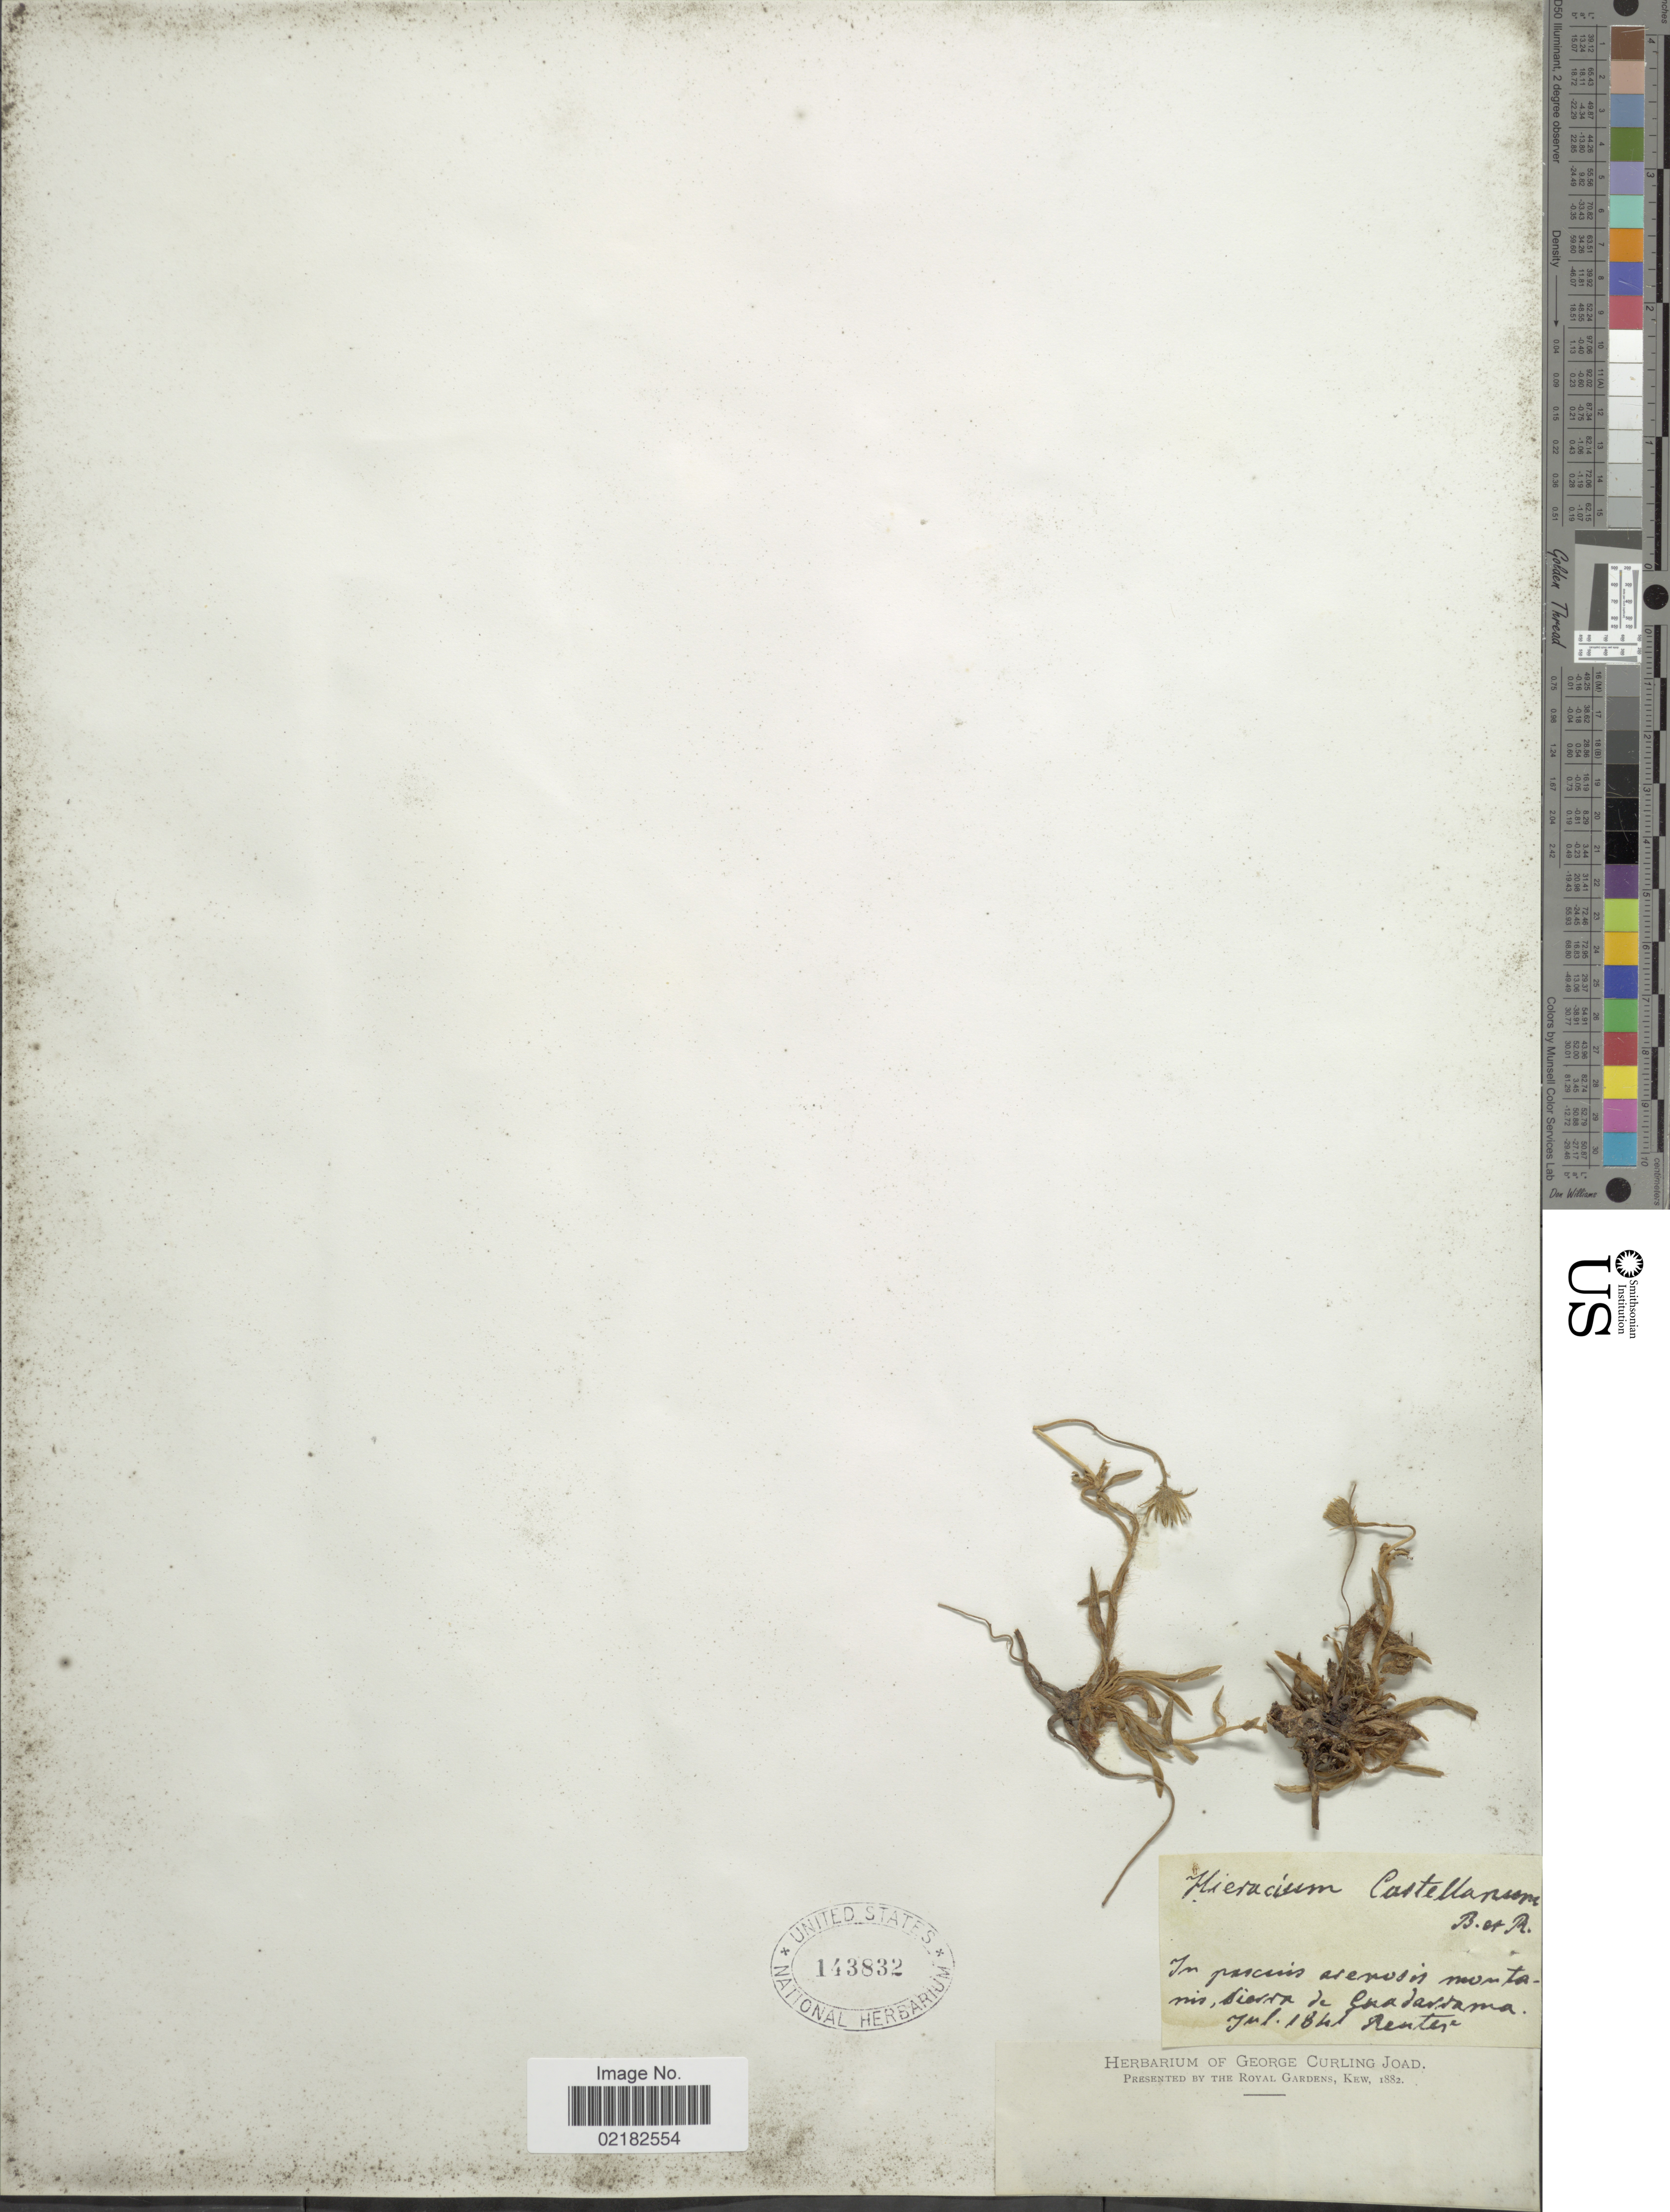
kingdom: Plantae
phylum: Tracheophyta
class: Magnoliopsida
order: Asterales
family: Asteraceae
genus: Pilosella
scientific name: Pilosella castellana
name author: (Boiss. & Reut.) F.W. Schultz & Sch. Bip.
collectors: Rentese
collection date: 1841-07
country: Spain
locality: Sierra de Guadarrama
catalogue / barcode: US 143832